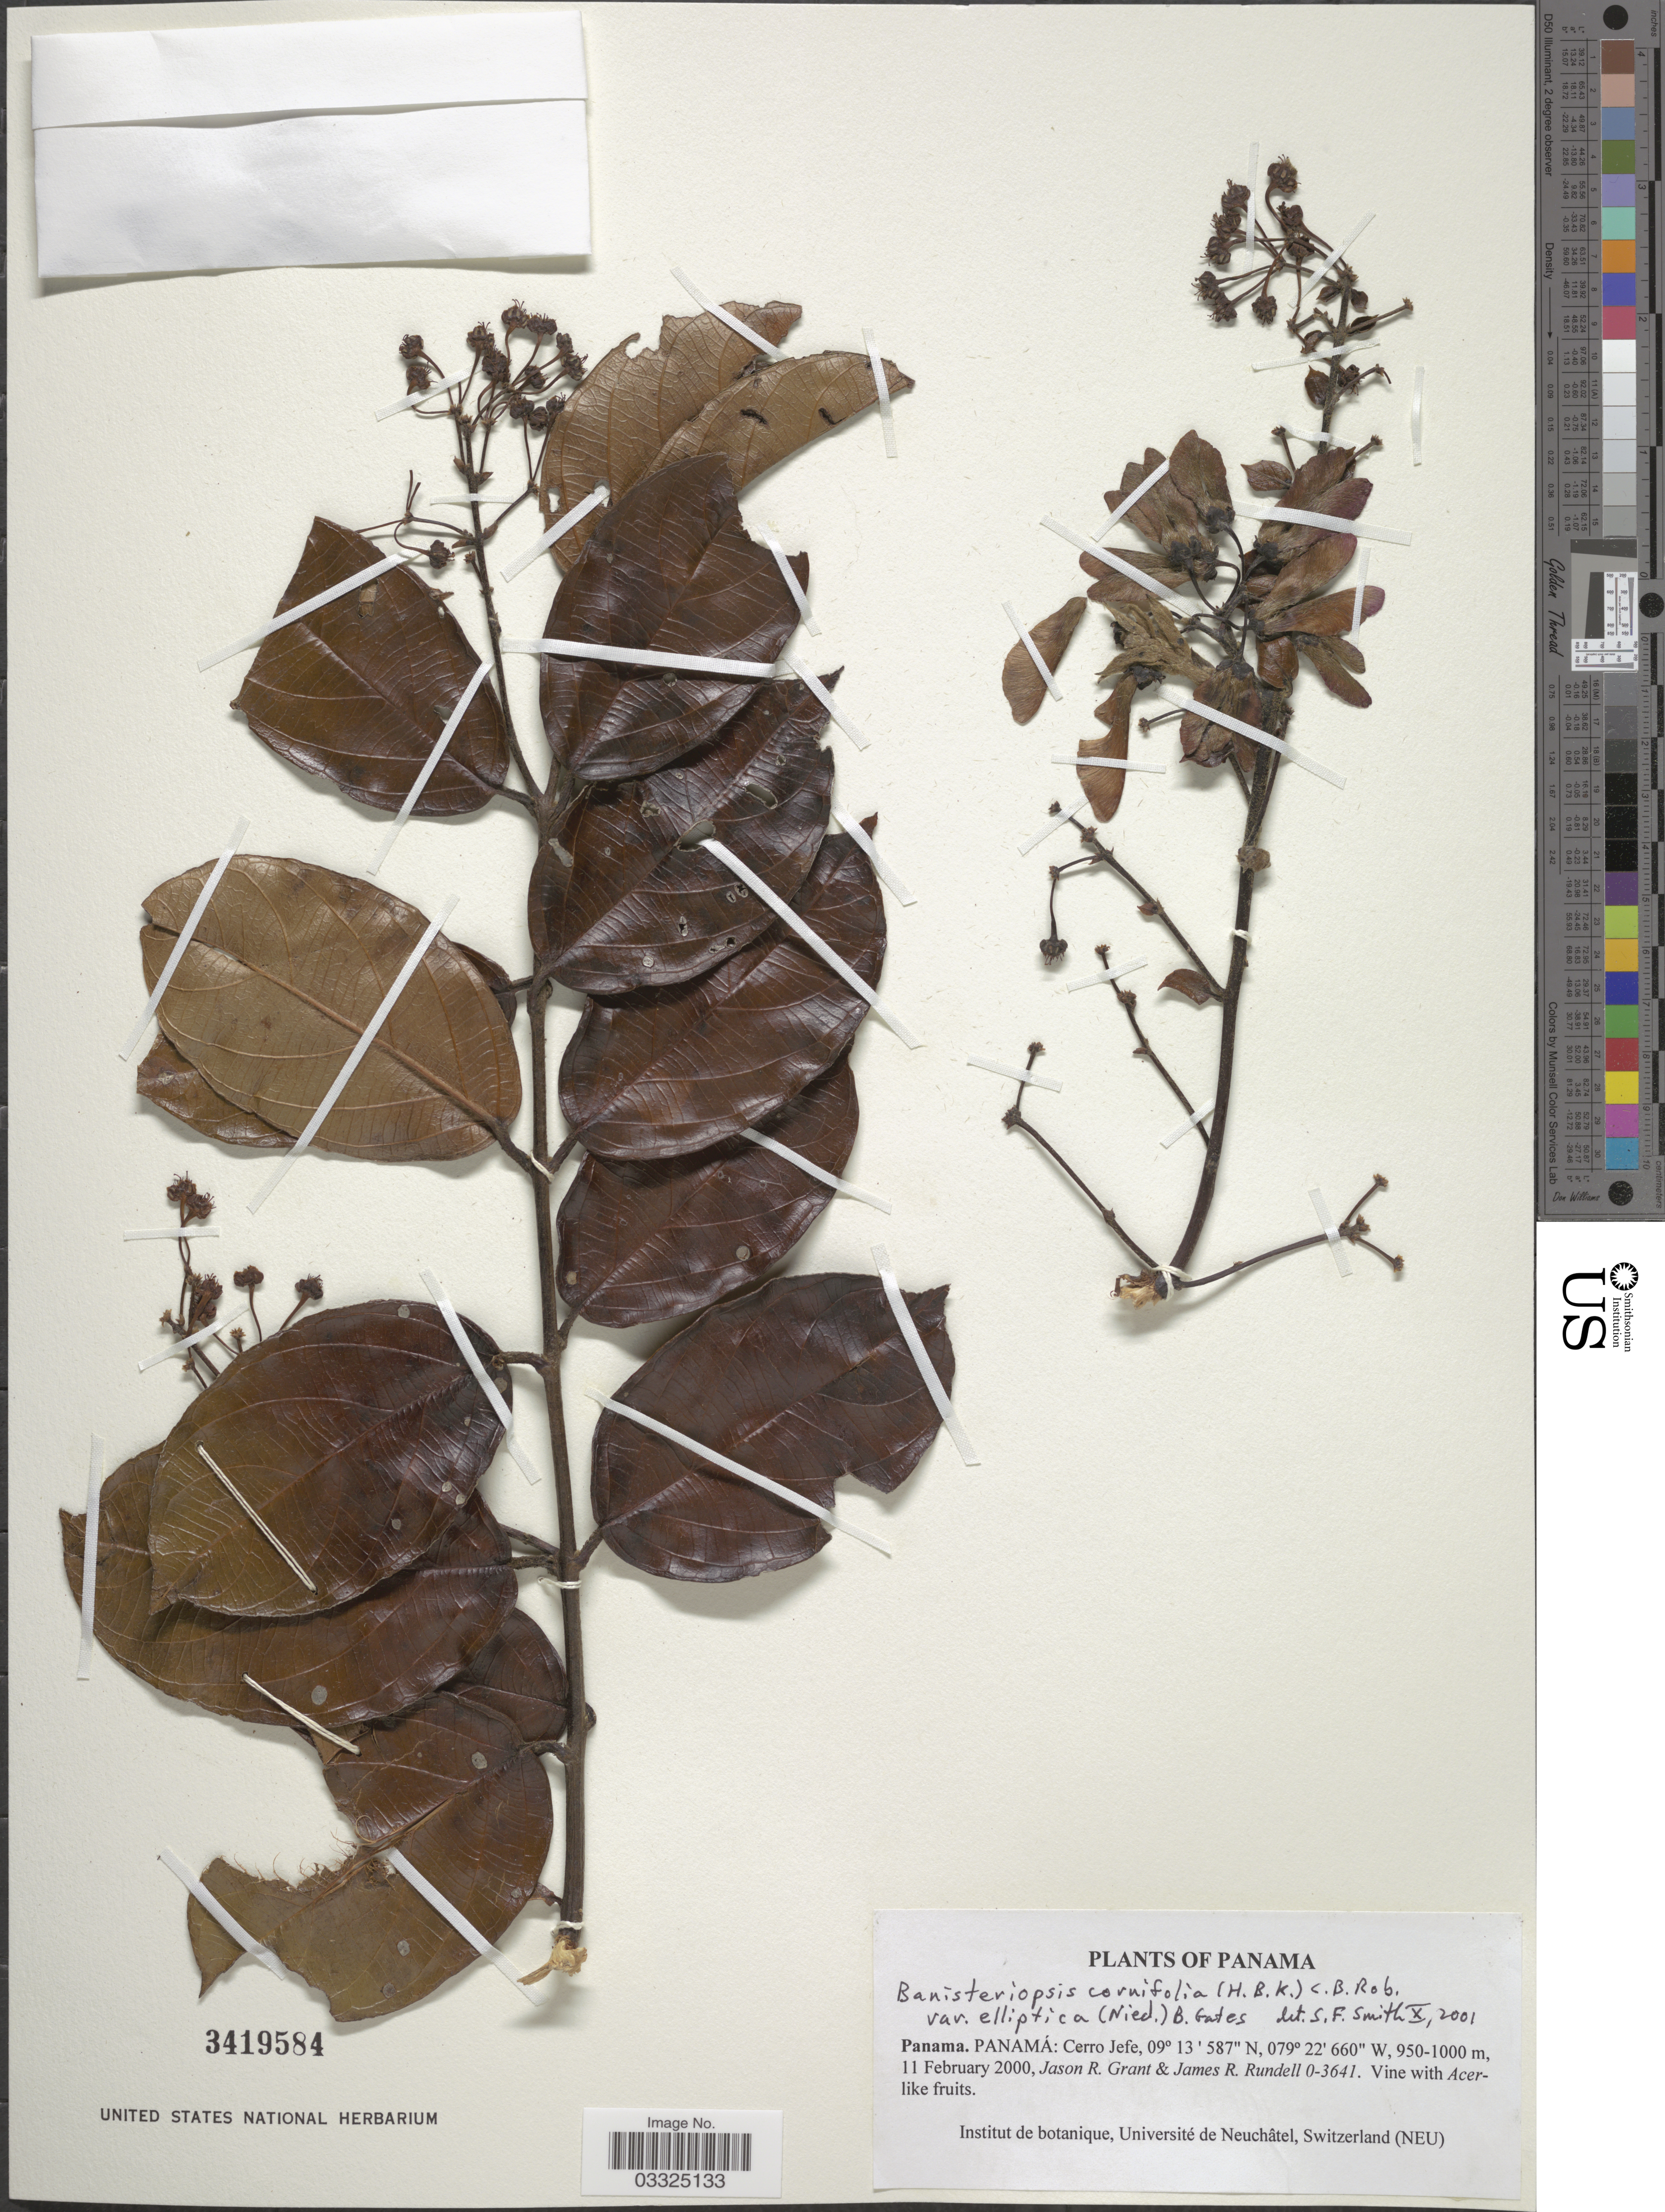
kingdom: Plantae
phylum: Tracheophyta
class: Magnoliopsida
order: Malpighiales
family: Malpighiaceae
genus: Banisteriopsis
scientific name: Banisteriopsis wilburii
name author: B. Gates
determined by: Strong, Mark T., (BOT), Smithsonian Institution - National Museum of Natural History (UNITED STATES)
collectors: J. R. Grant & J. R. Rundell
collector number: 0-3641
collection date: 2000-02-11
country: Panama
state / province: Panamá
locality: Cerro Jefe.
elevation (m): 950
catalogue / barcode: US 3419584